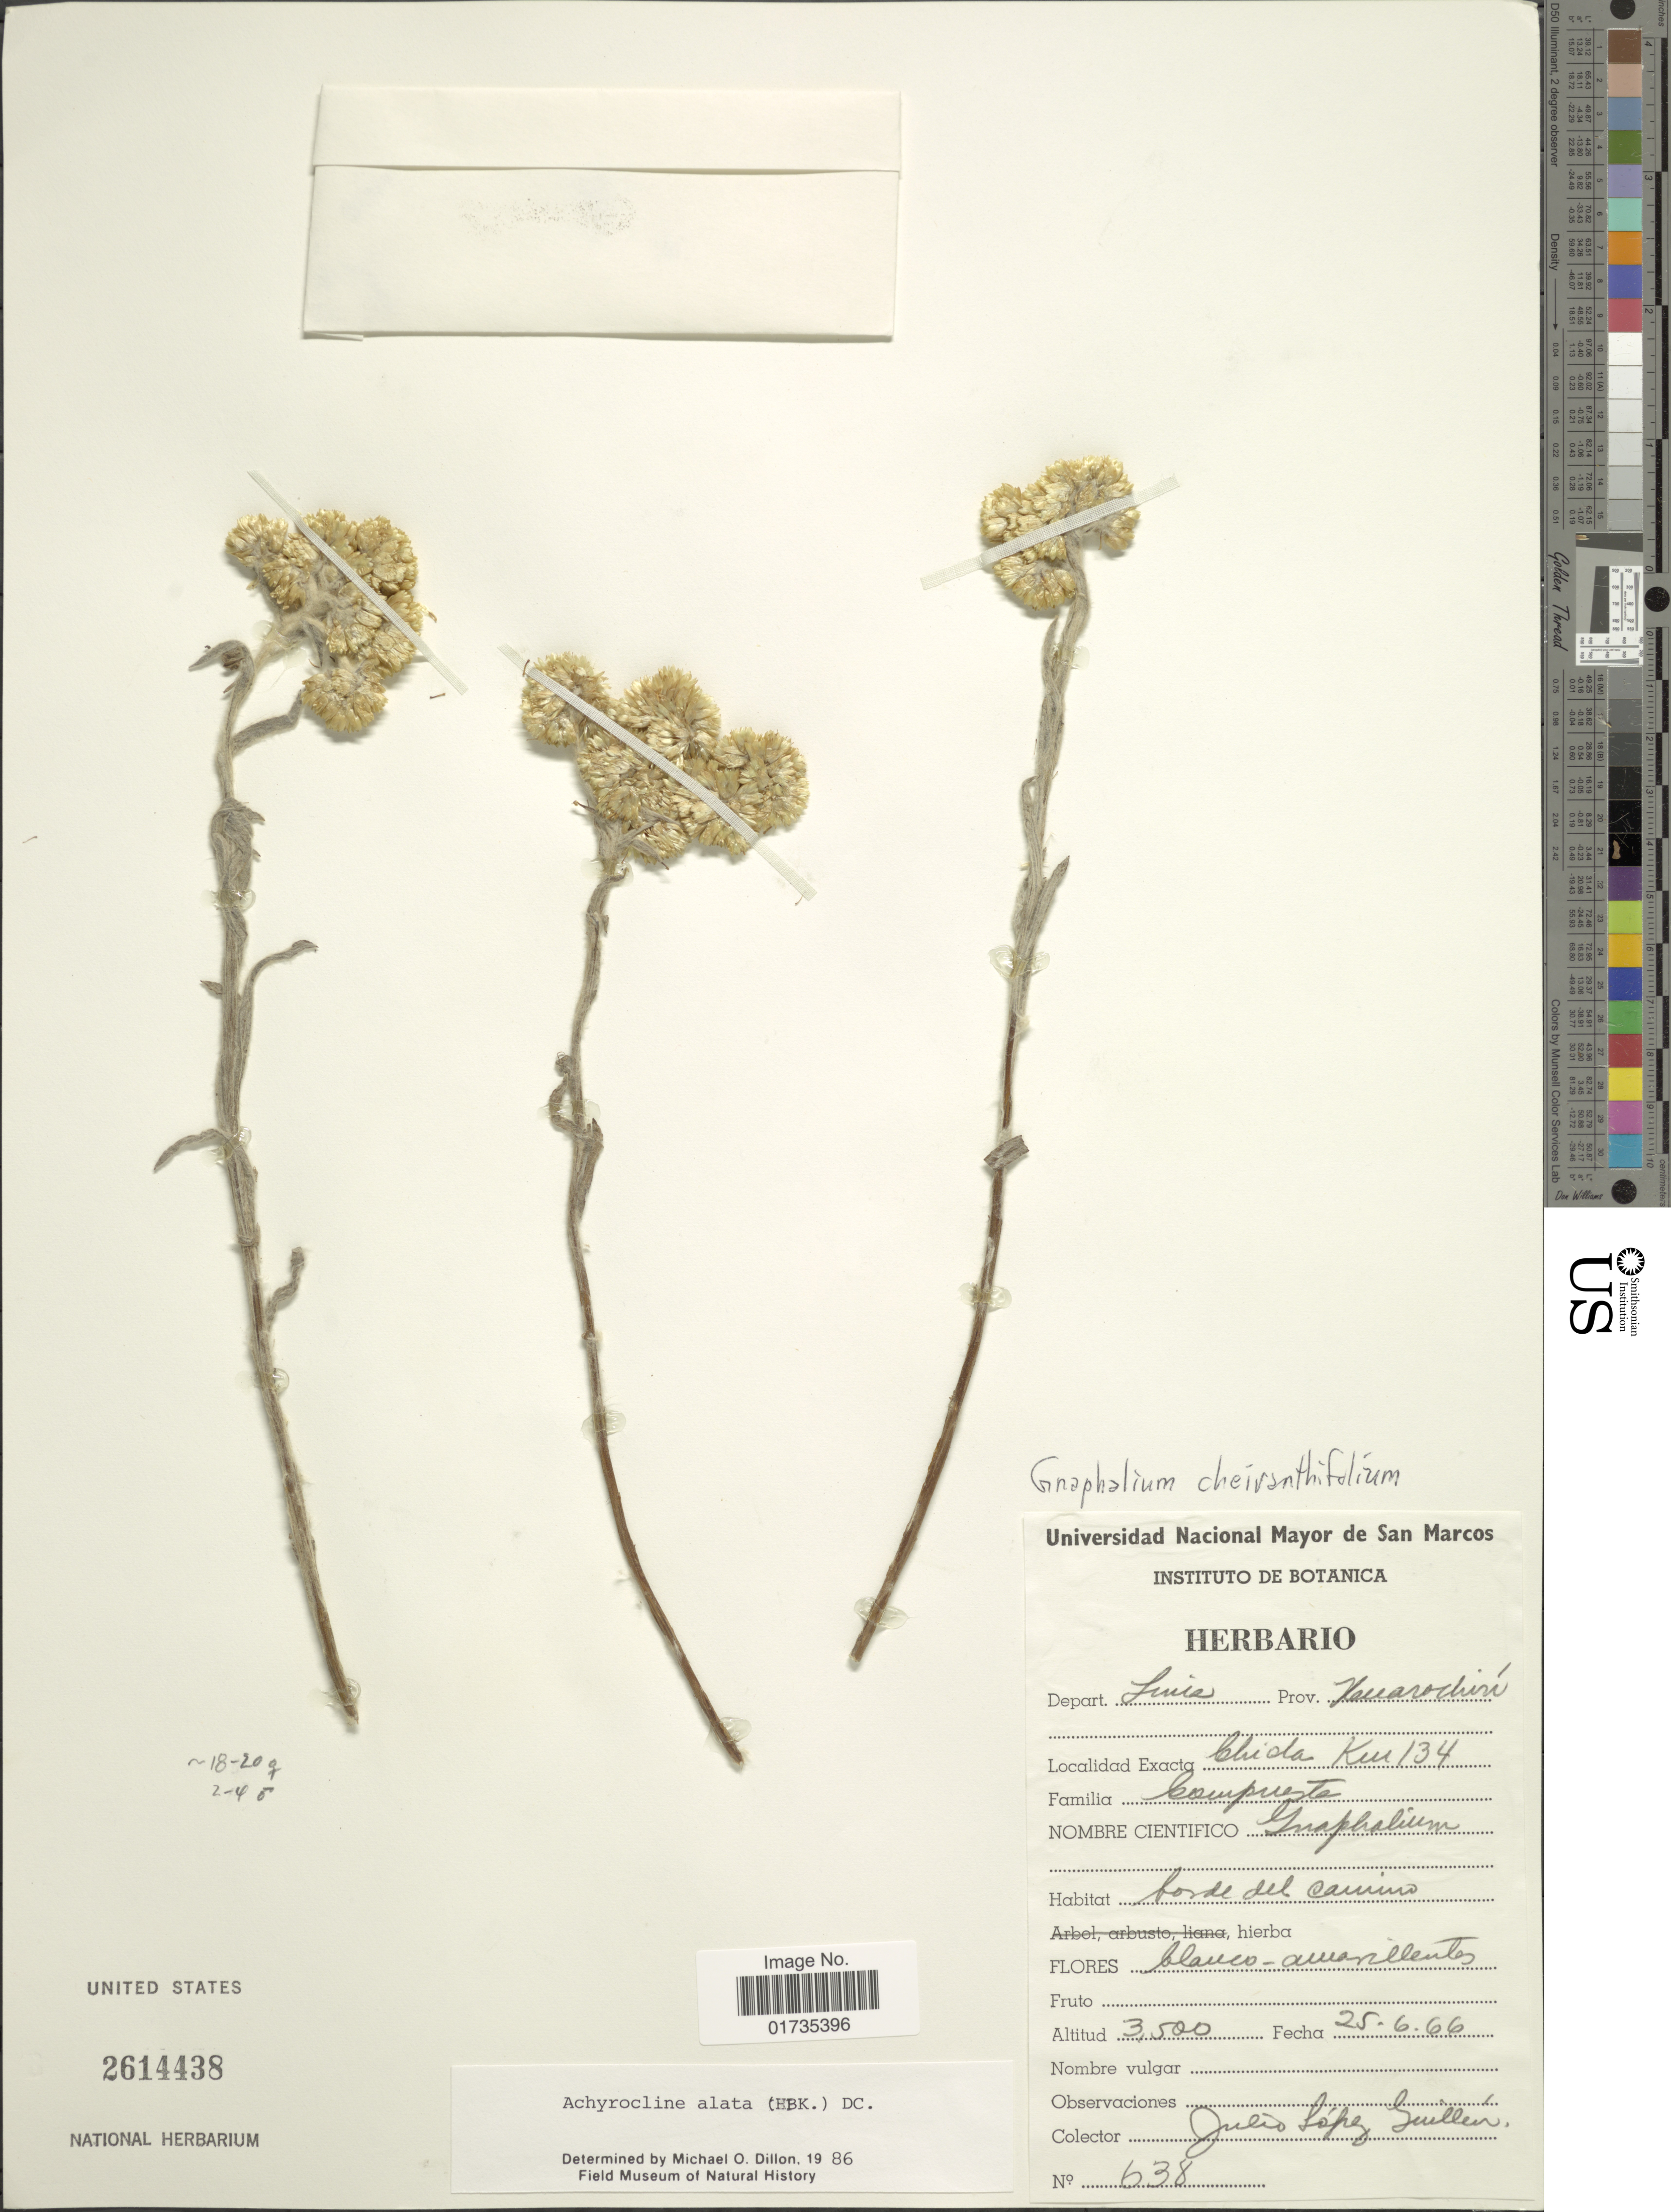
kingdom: Plantae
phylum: Tracheophyta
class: Magnoliopsida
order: Asterales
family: Asteraceae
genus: Achyrocline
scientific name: Achyrocline alata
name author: (Kunth) DC.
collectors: J. López Guillén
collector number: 638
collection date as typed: Transcribed d/m/y: 25/6/66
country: Peru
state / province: Lima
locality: Depart. Lima. Prov. Huarochiri. Chicha Km 134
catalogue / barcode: US 2614438